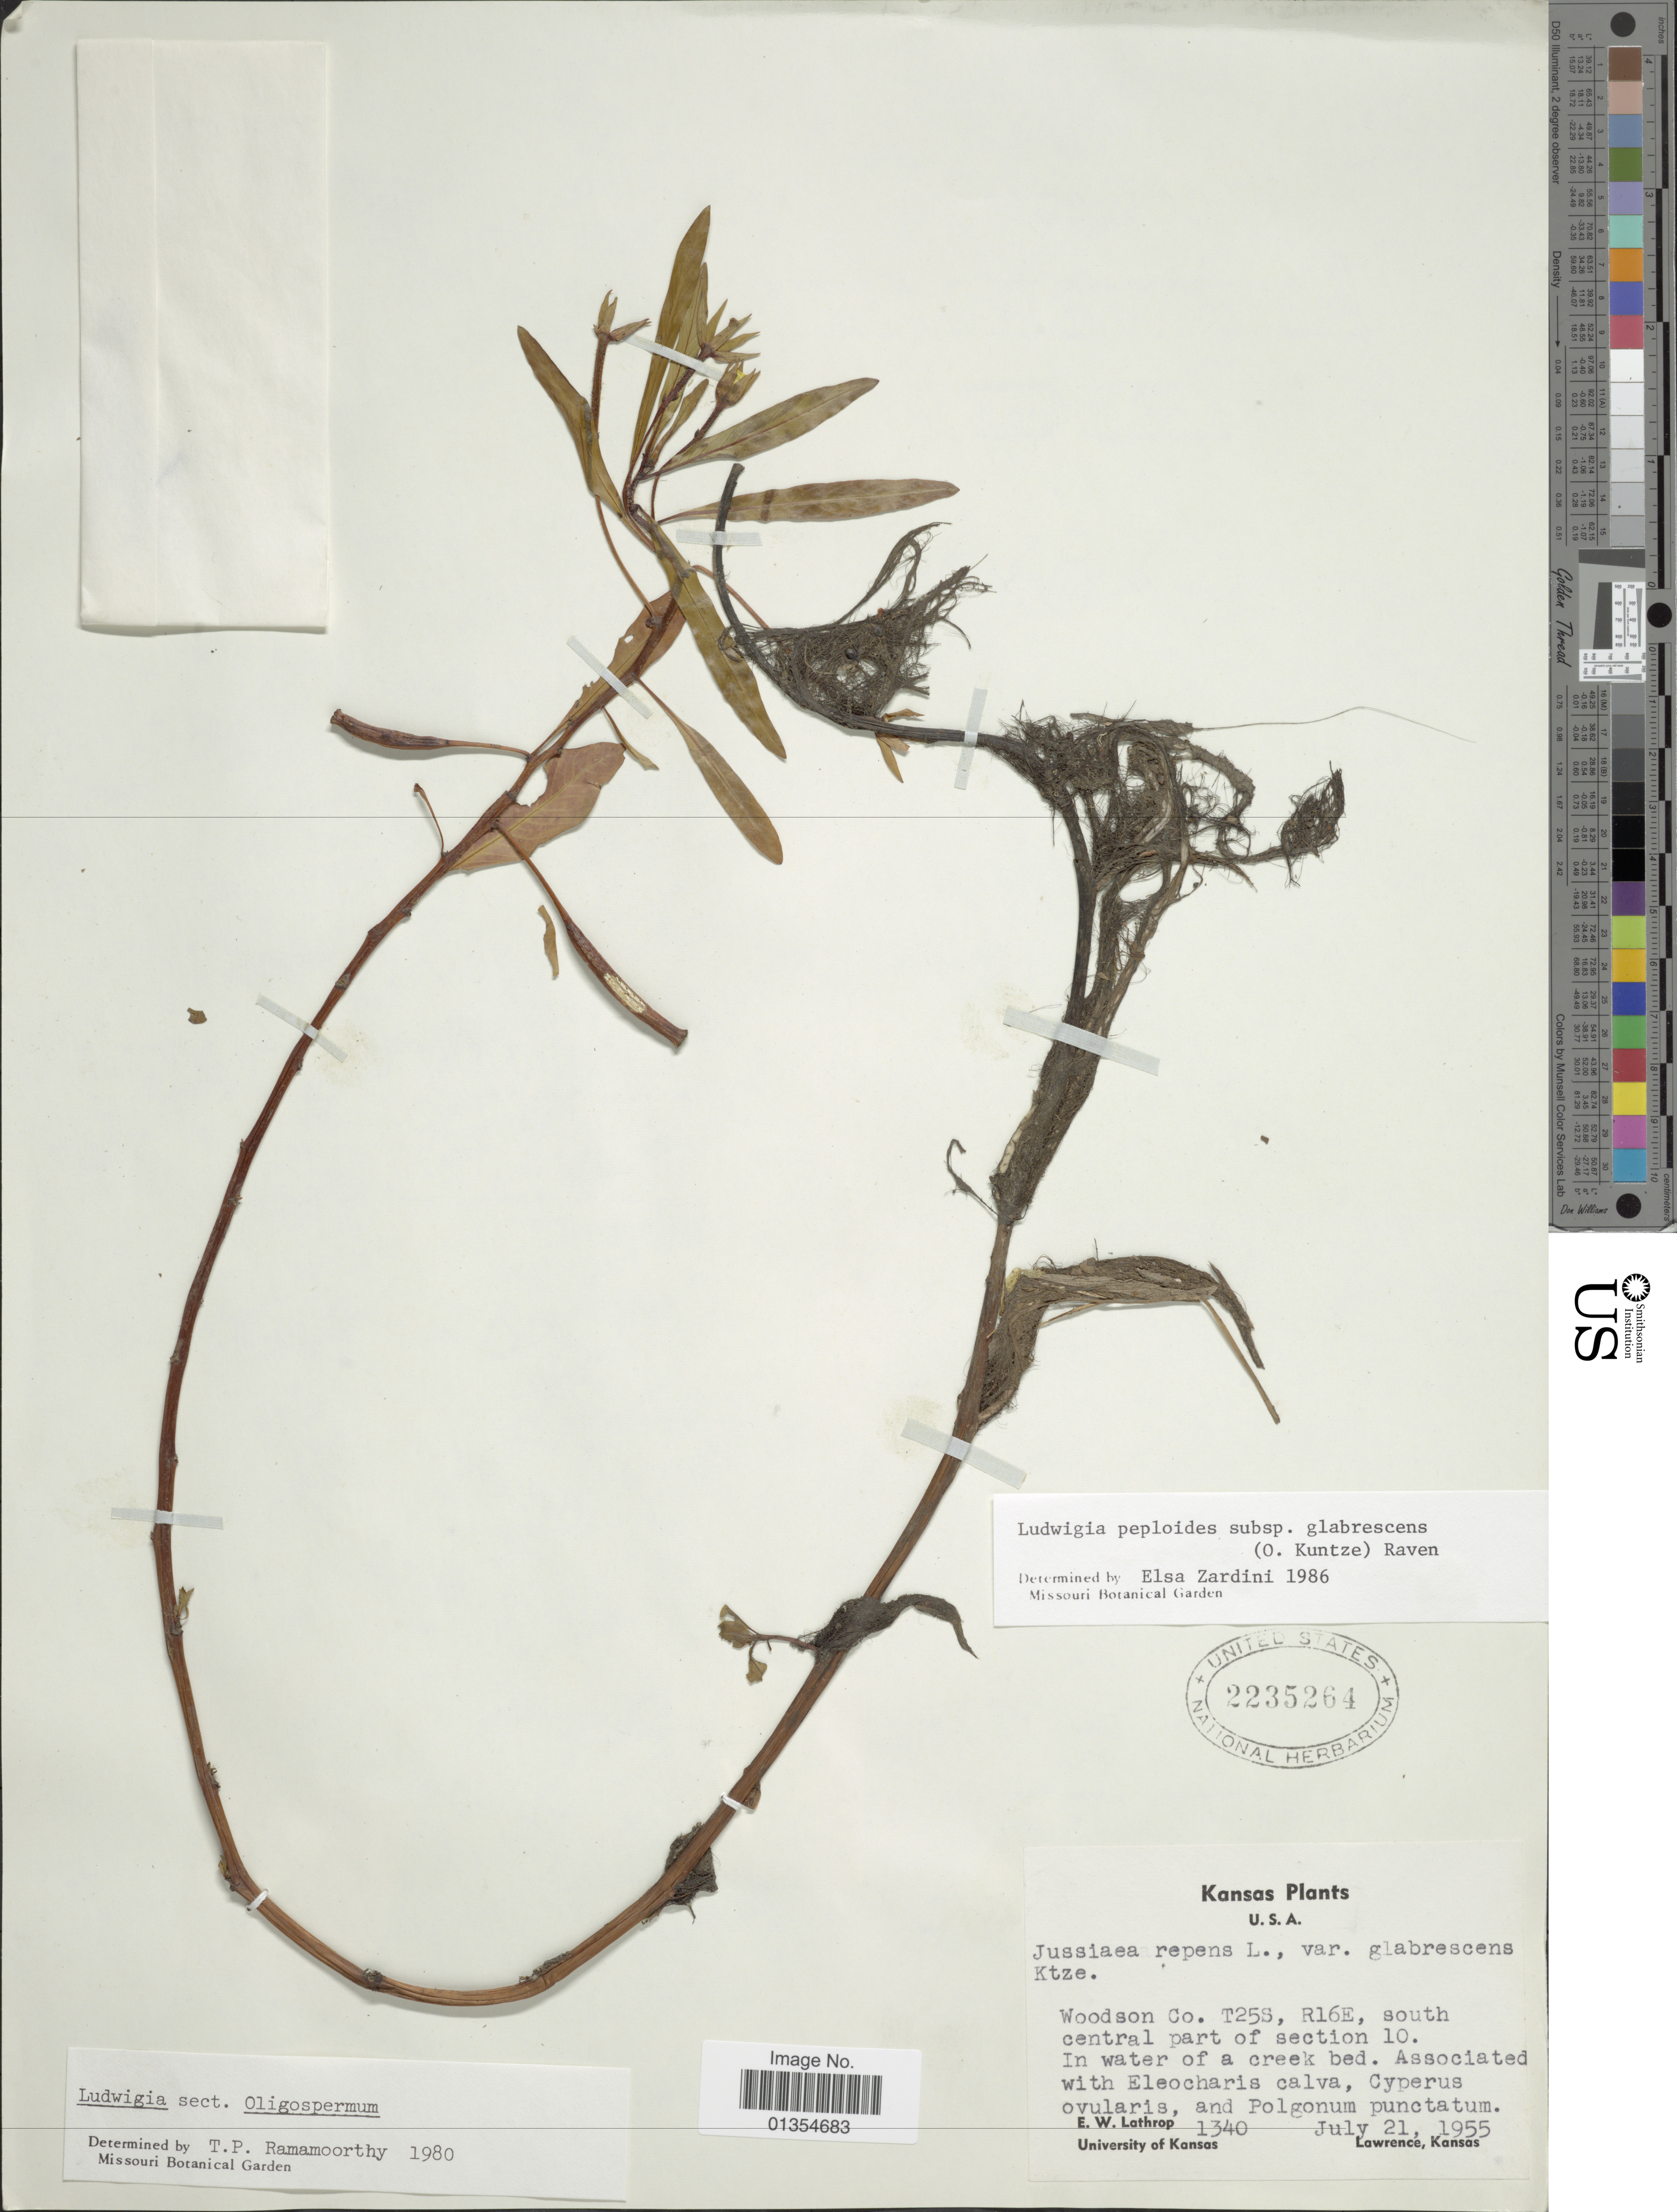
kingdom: Plantae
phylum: Tracheophyta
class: Magnoliopsida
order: Myrtales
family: Onagraceae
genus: Ludwigia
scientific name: Ludwigia peploides subsp. glabrescens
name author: (Kuntze) P.H. Raven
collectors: E. W. Lathrop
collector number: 1340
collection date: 1955-07-21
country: United States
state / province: Kansas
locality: Woodson Co. T25S, R16E, south central part of section 10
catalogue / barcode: US 2235264